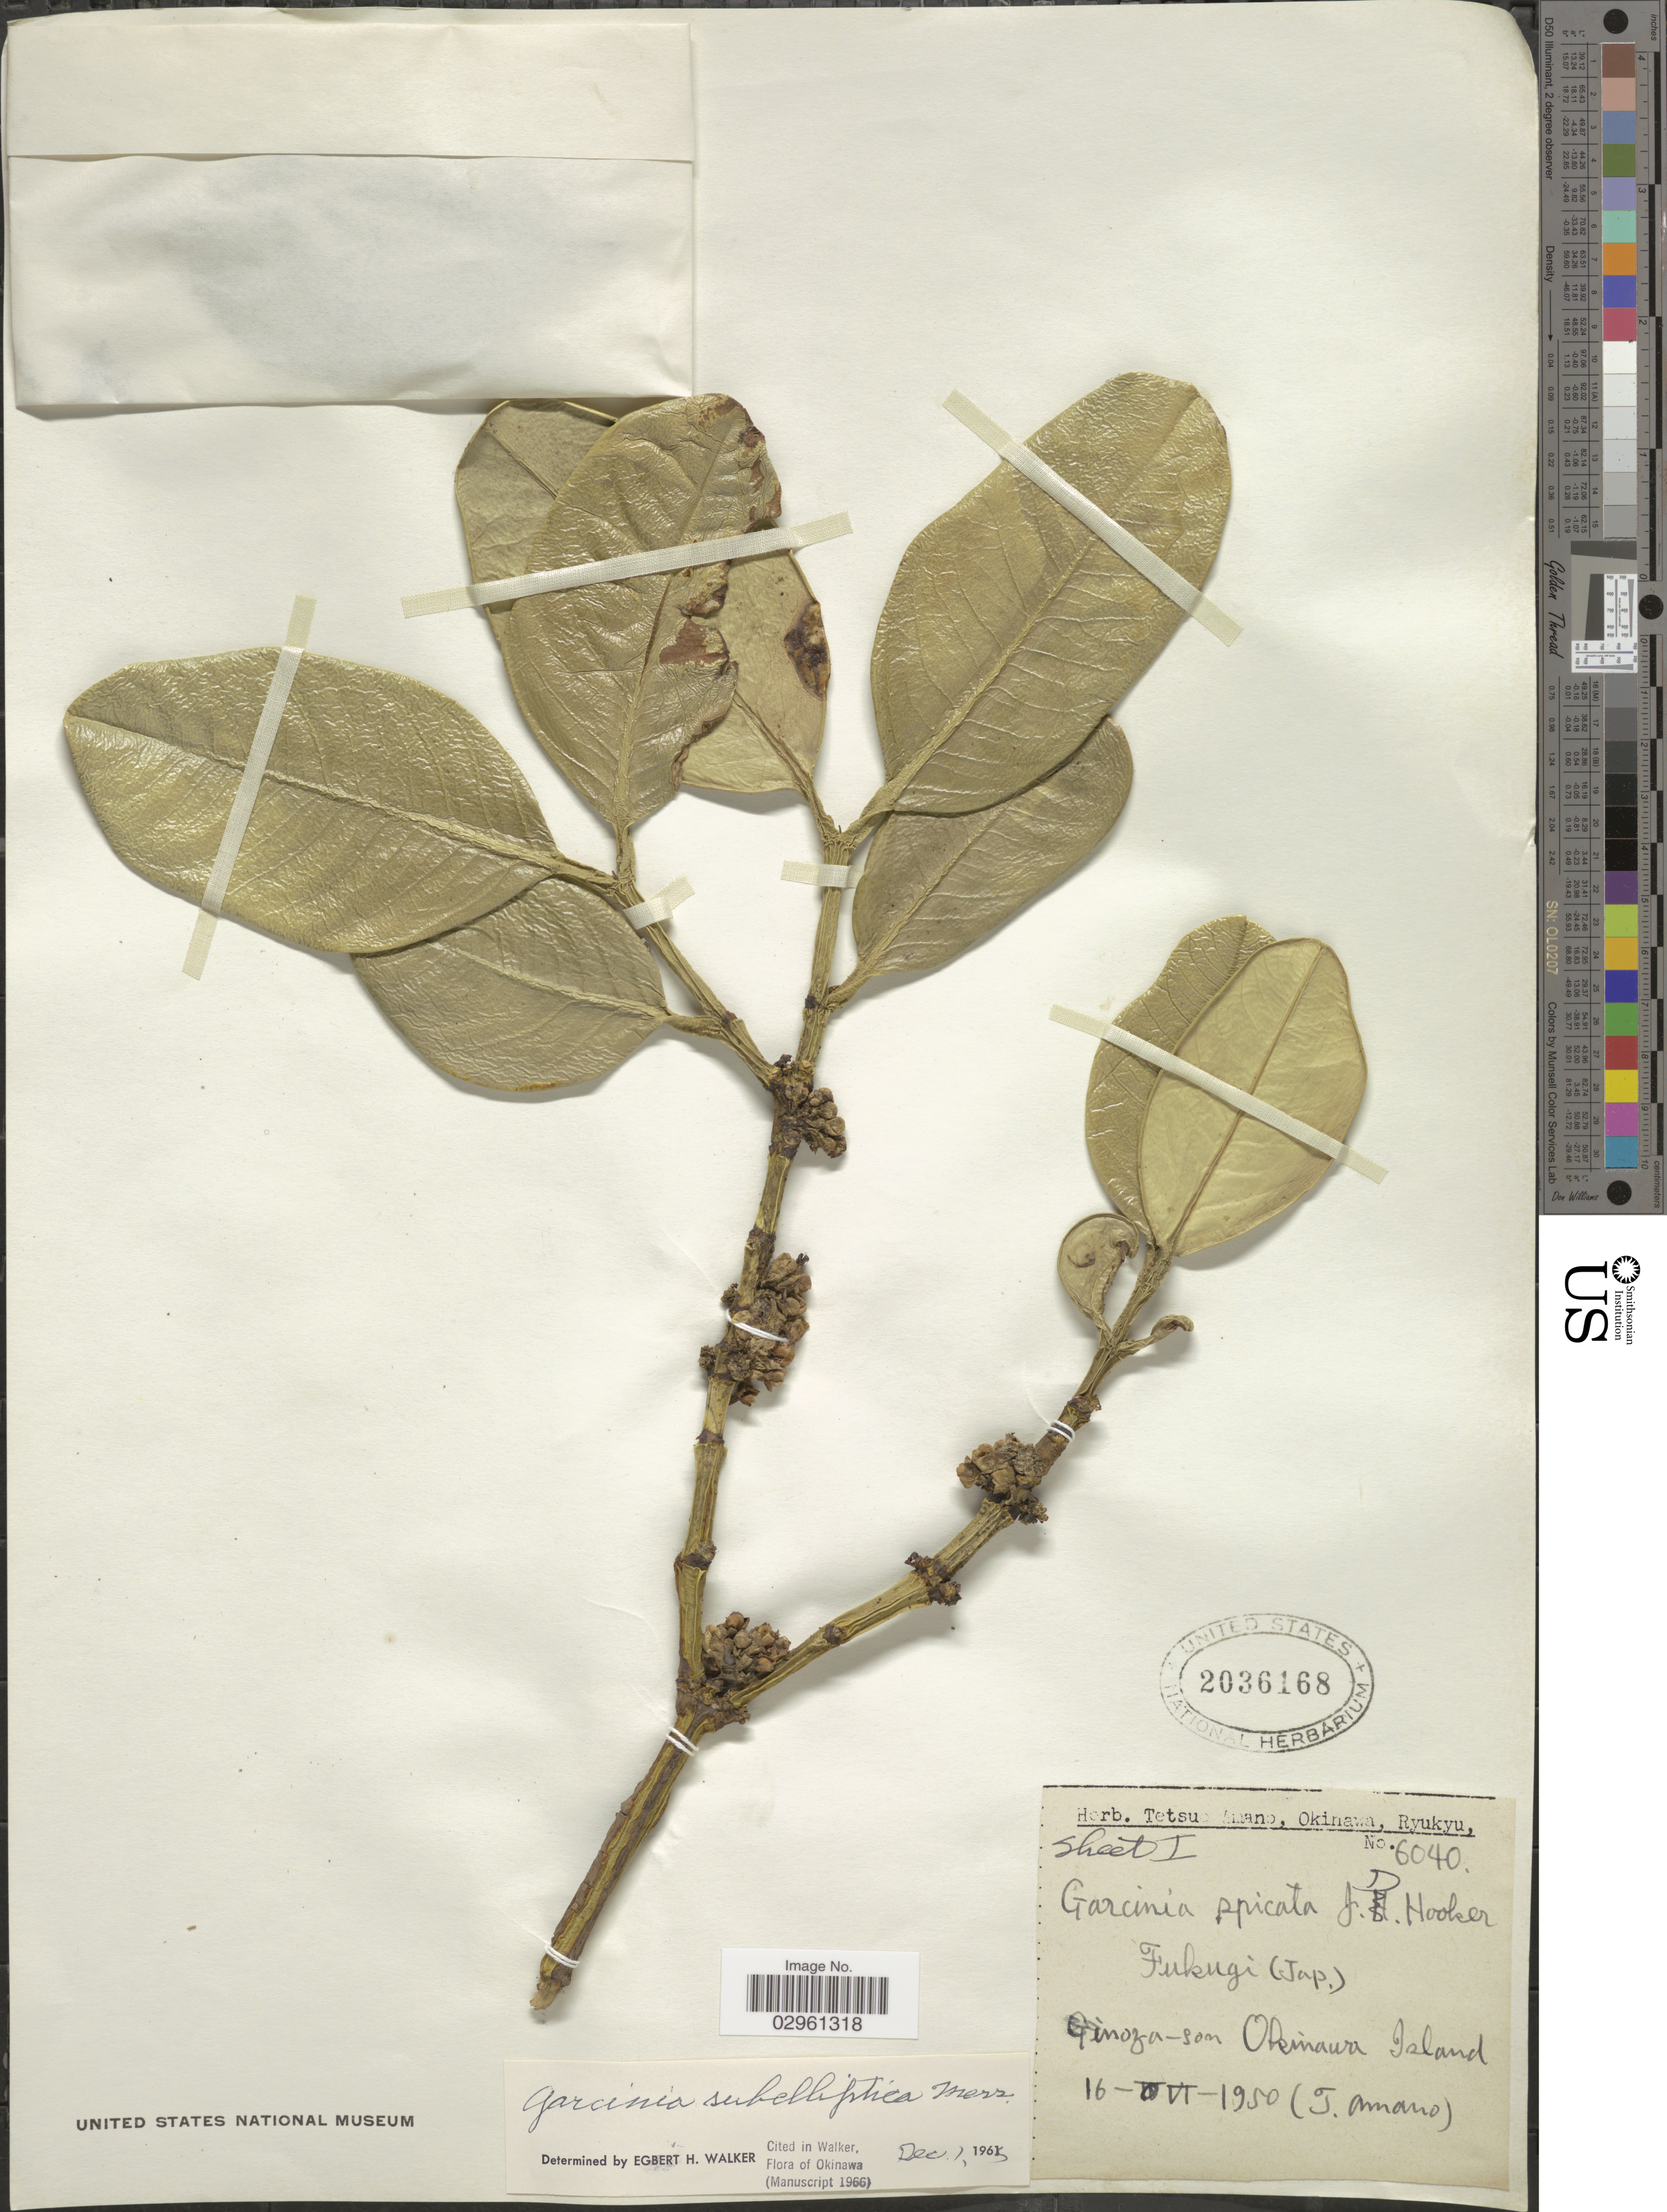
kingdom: Plantae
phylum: Tracheophyta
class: Magnoliopsida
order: Malpighiales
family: Clusiaceae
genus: Garcinia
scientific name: Garcinia subelliptica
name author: Merr.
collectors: T. Amano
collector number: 6040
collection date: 1950-06-16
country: Japan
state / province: Okinawa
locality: Fukugi, Ginoza-son Okinawa Island.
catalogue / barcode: US 2036168